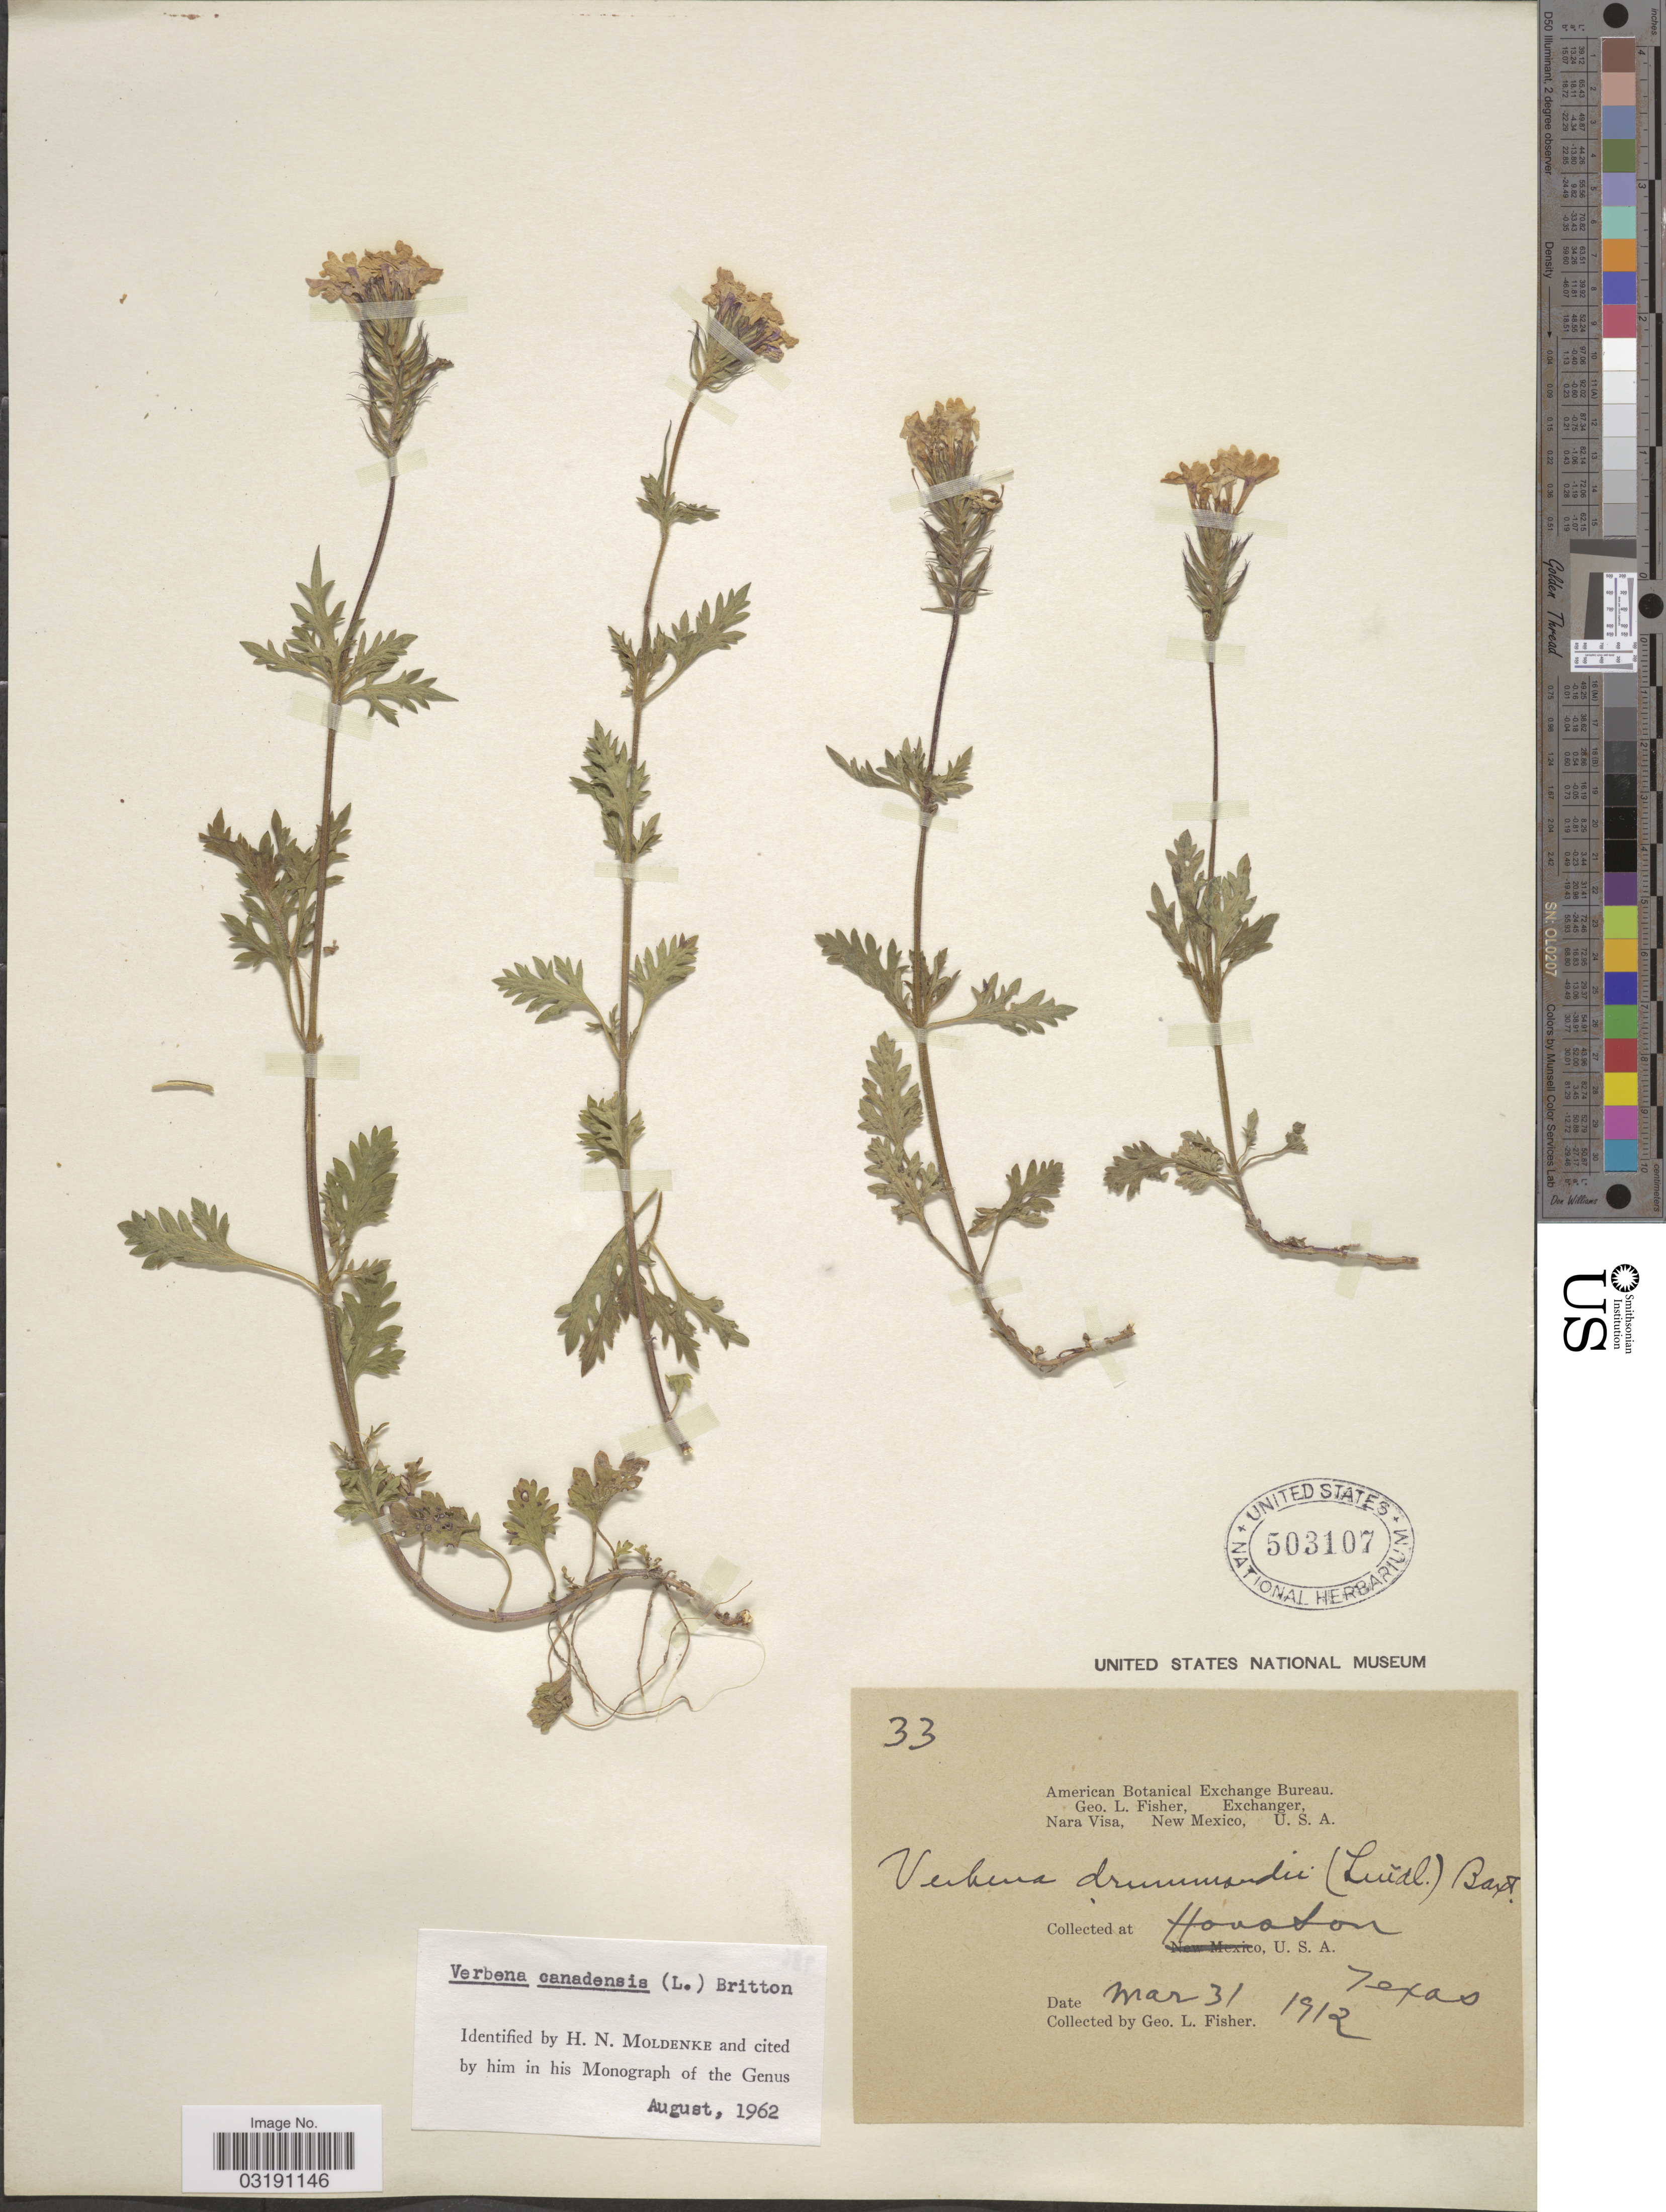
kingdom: Plantae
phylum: Tracheophyta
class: Magnoliopsida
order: Lamiales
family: Verbenaceae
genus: Verbena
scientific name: Verbena canadensis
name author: (L.) Britton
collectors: G. L. Fisher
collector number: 33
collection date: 1912-03-31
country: United States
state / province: Texas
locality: Houston.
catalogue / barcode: US 503107